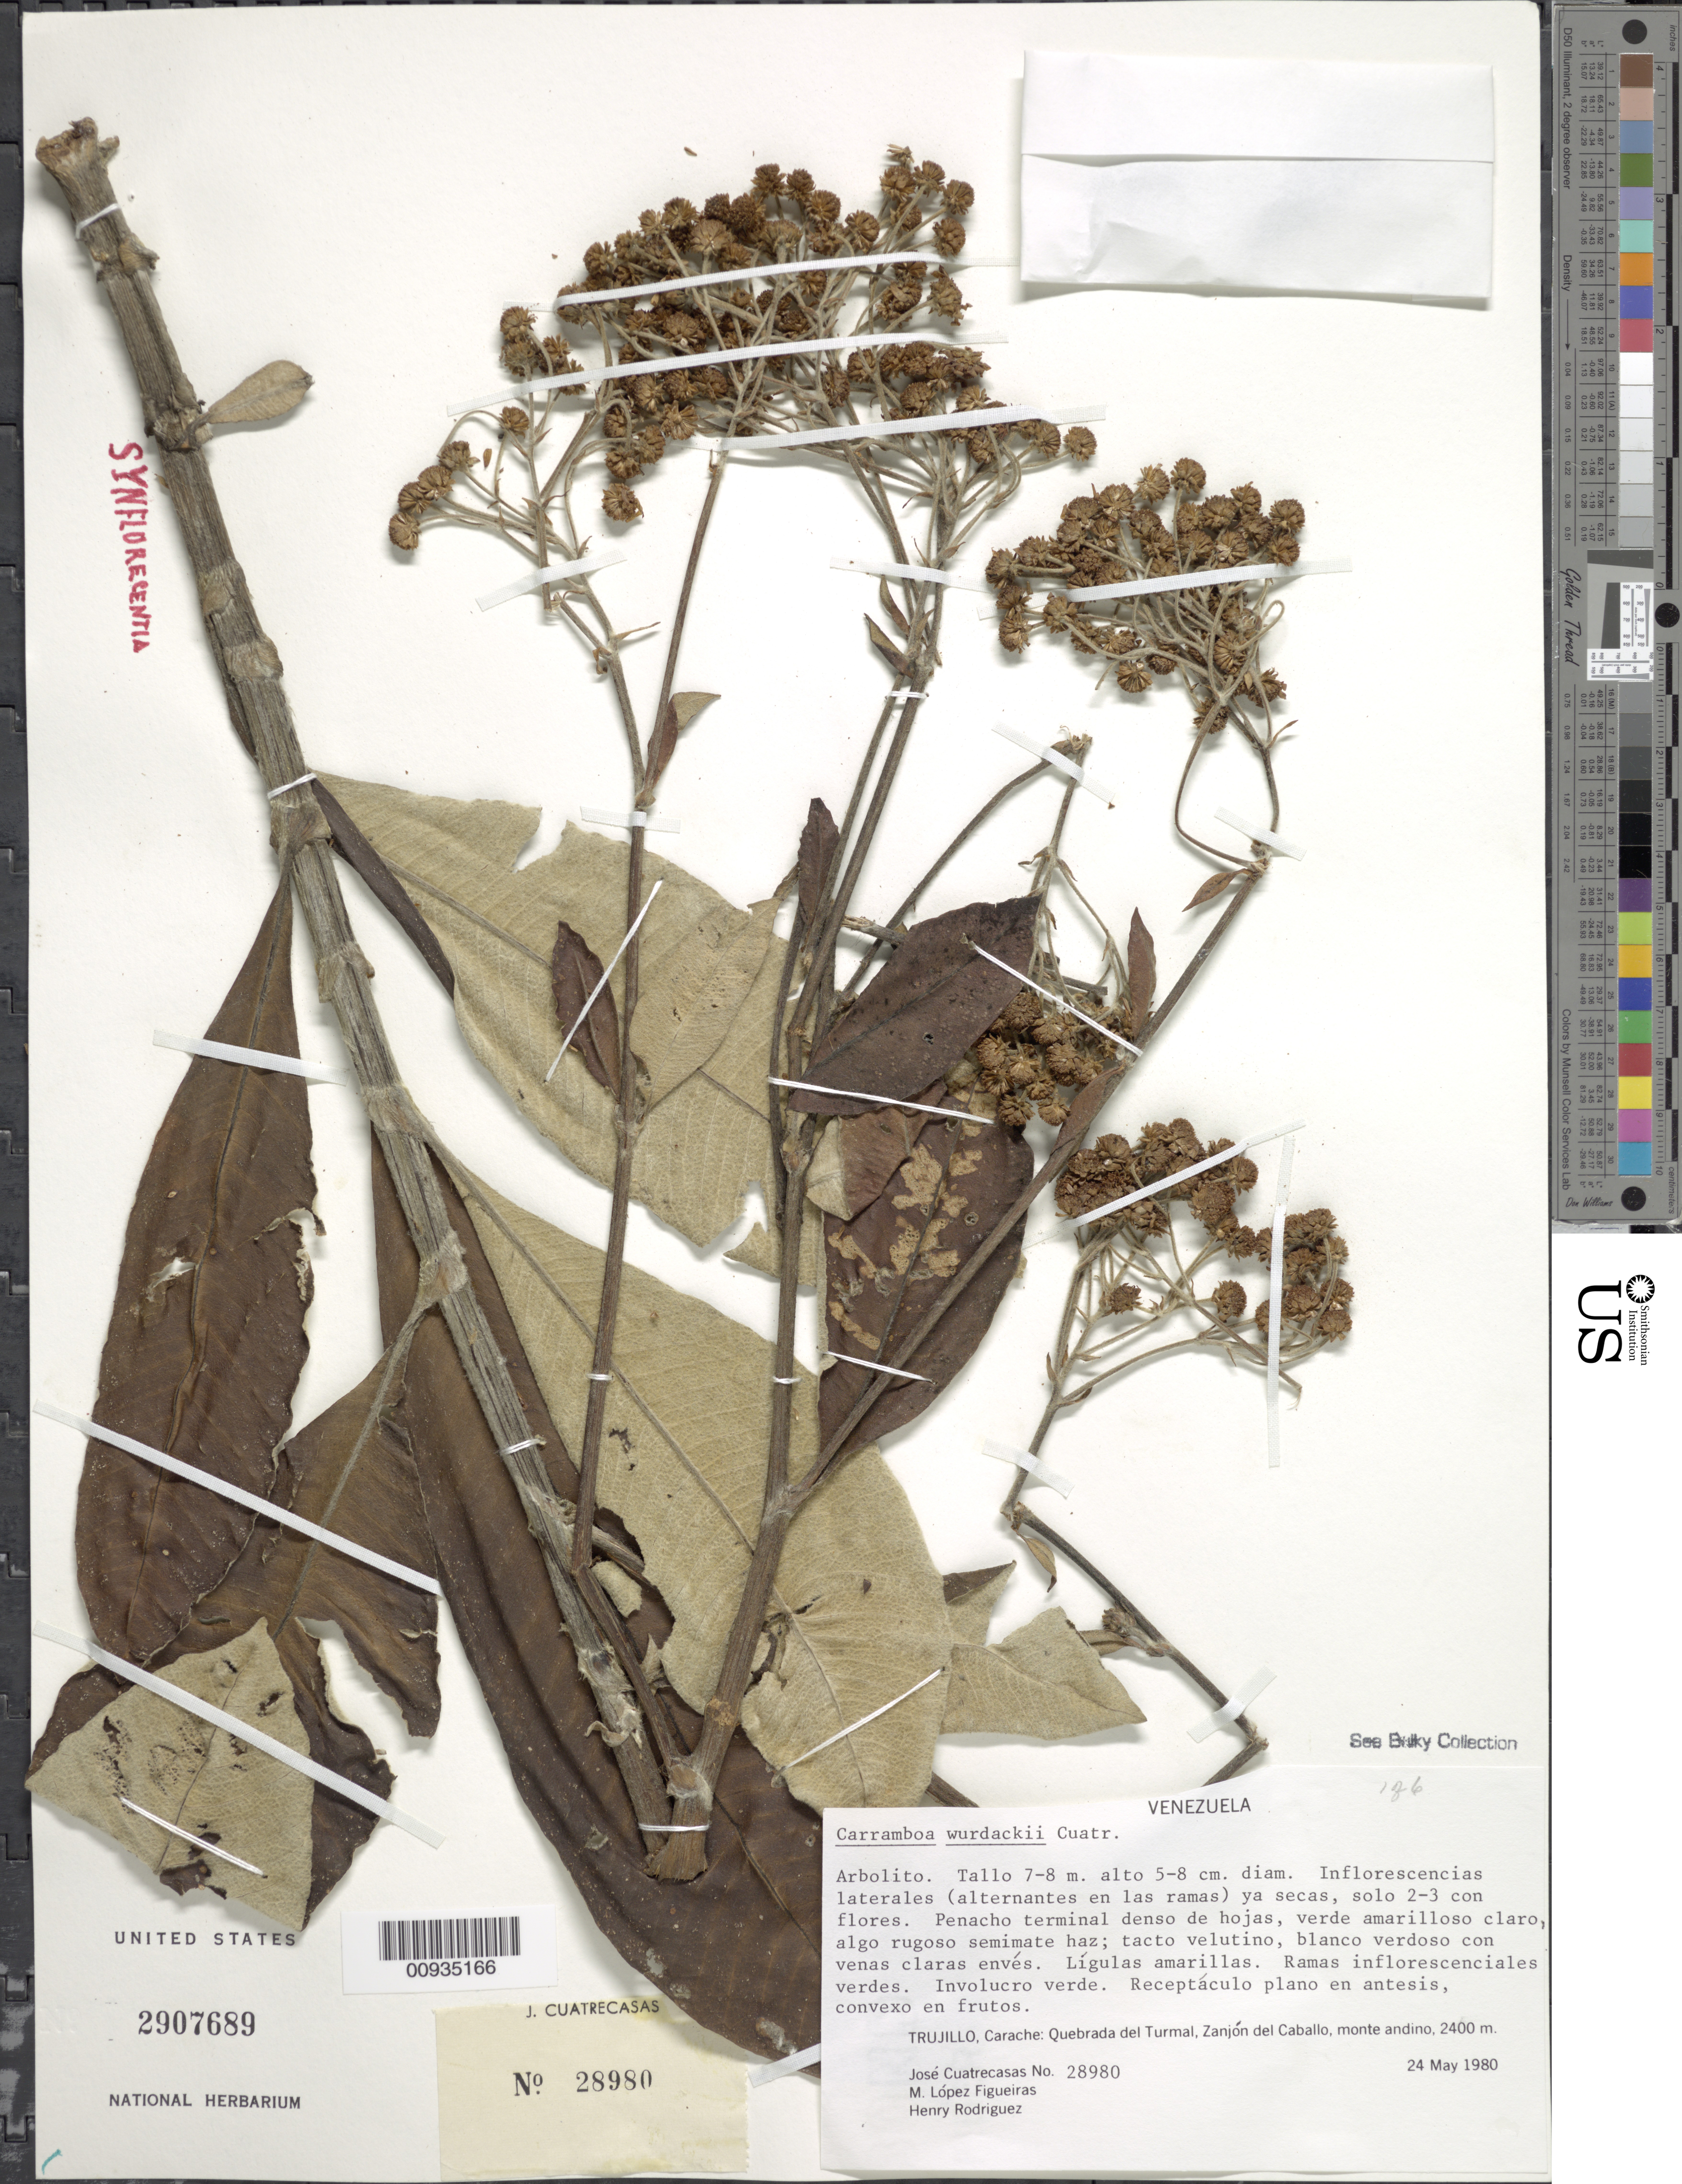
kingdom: Plantae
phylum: Tracheophyta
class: Magnoliopsida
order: Asterales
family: Asteraceae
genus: Carramboa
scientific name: Carramboa wurdackii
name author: (Ruíz-Terán & López Fig.) Cuatrec.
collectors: J. Cuatrecasas, M. López Figueiras & H. A. Rodriguez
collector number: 28980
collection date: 1980-05-24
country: Venezuela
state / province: Trujillo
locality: Carache: Quebrada del Turmal, Zanjon del Caballo, monte andino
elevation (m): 2400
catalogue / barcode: US 2907689